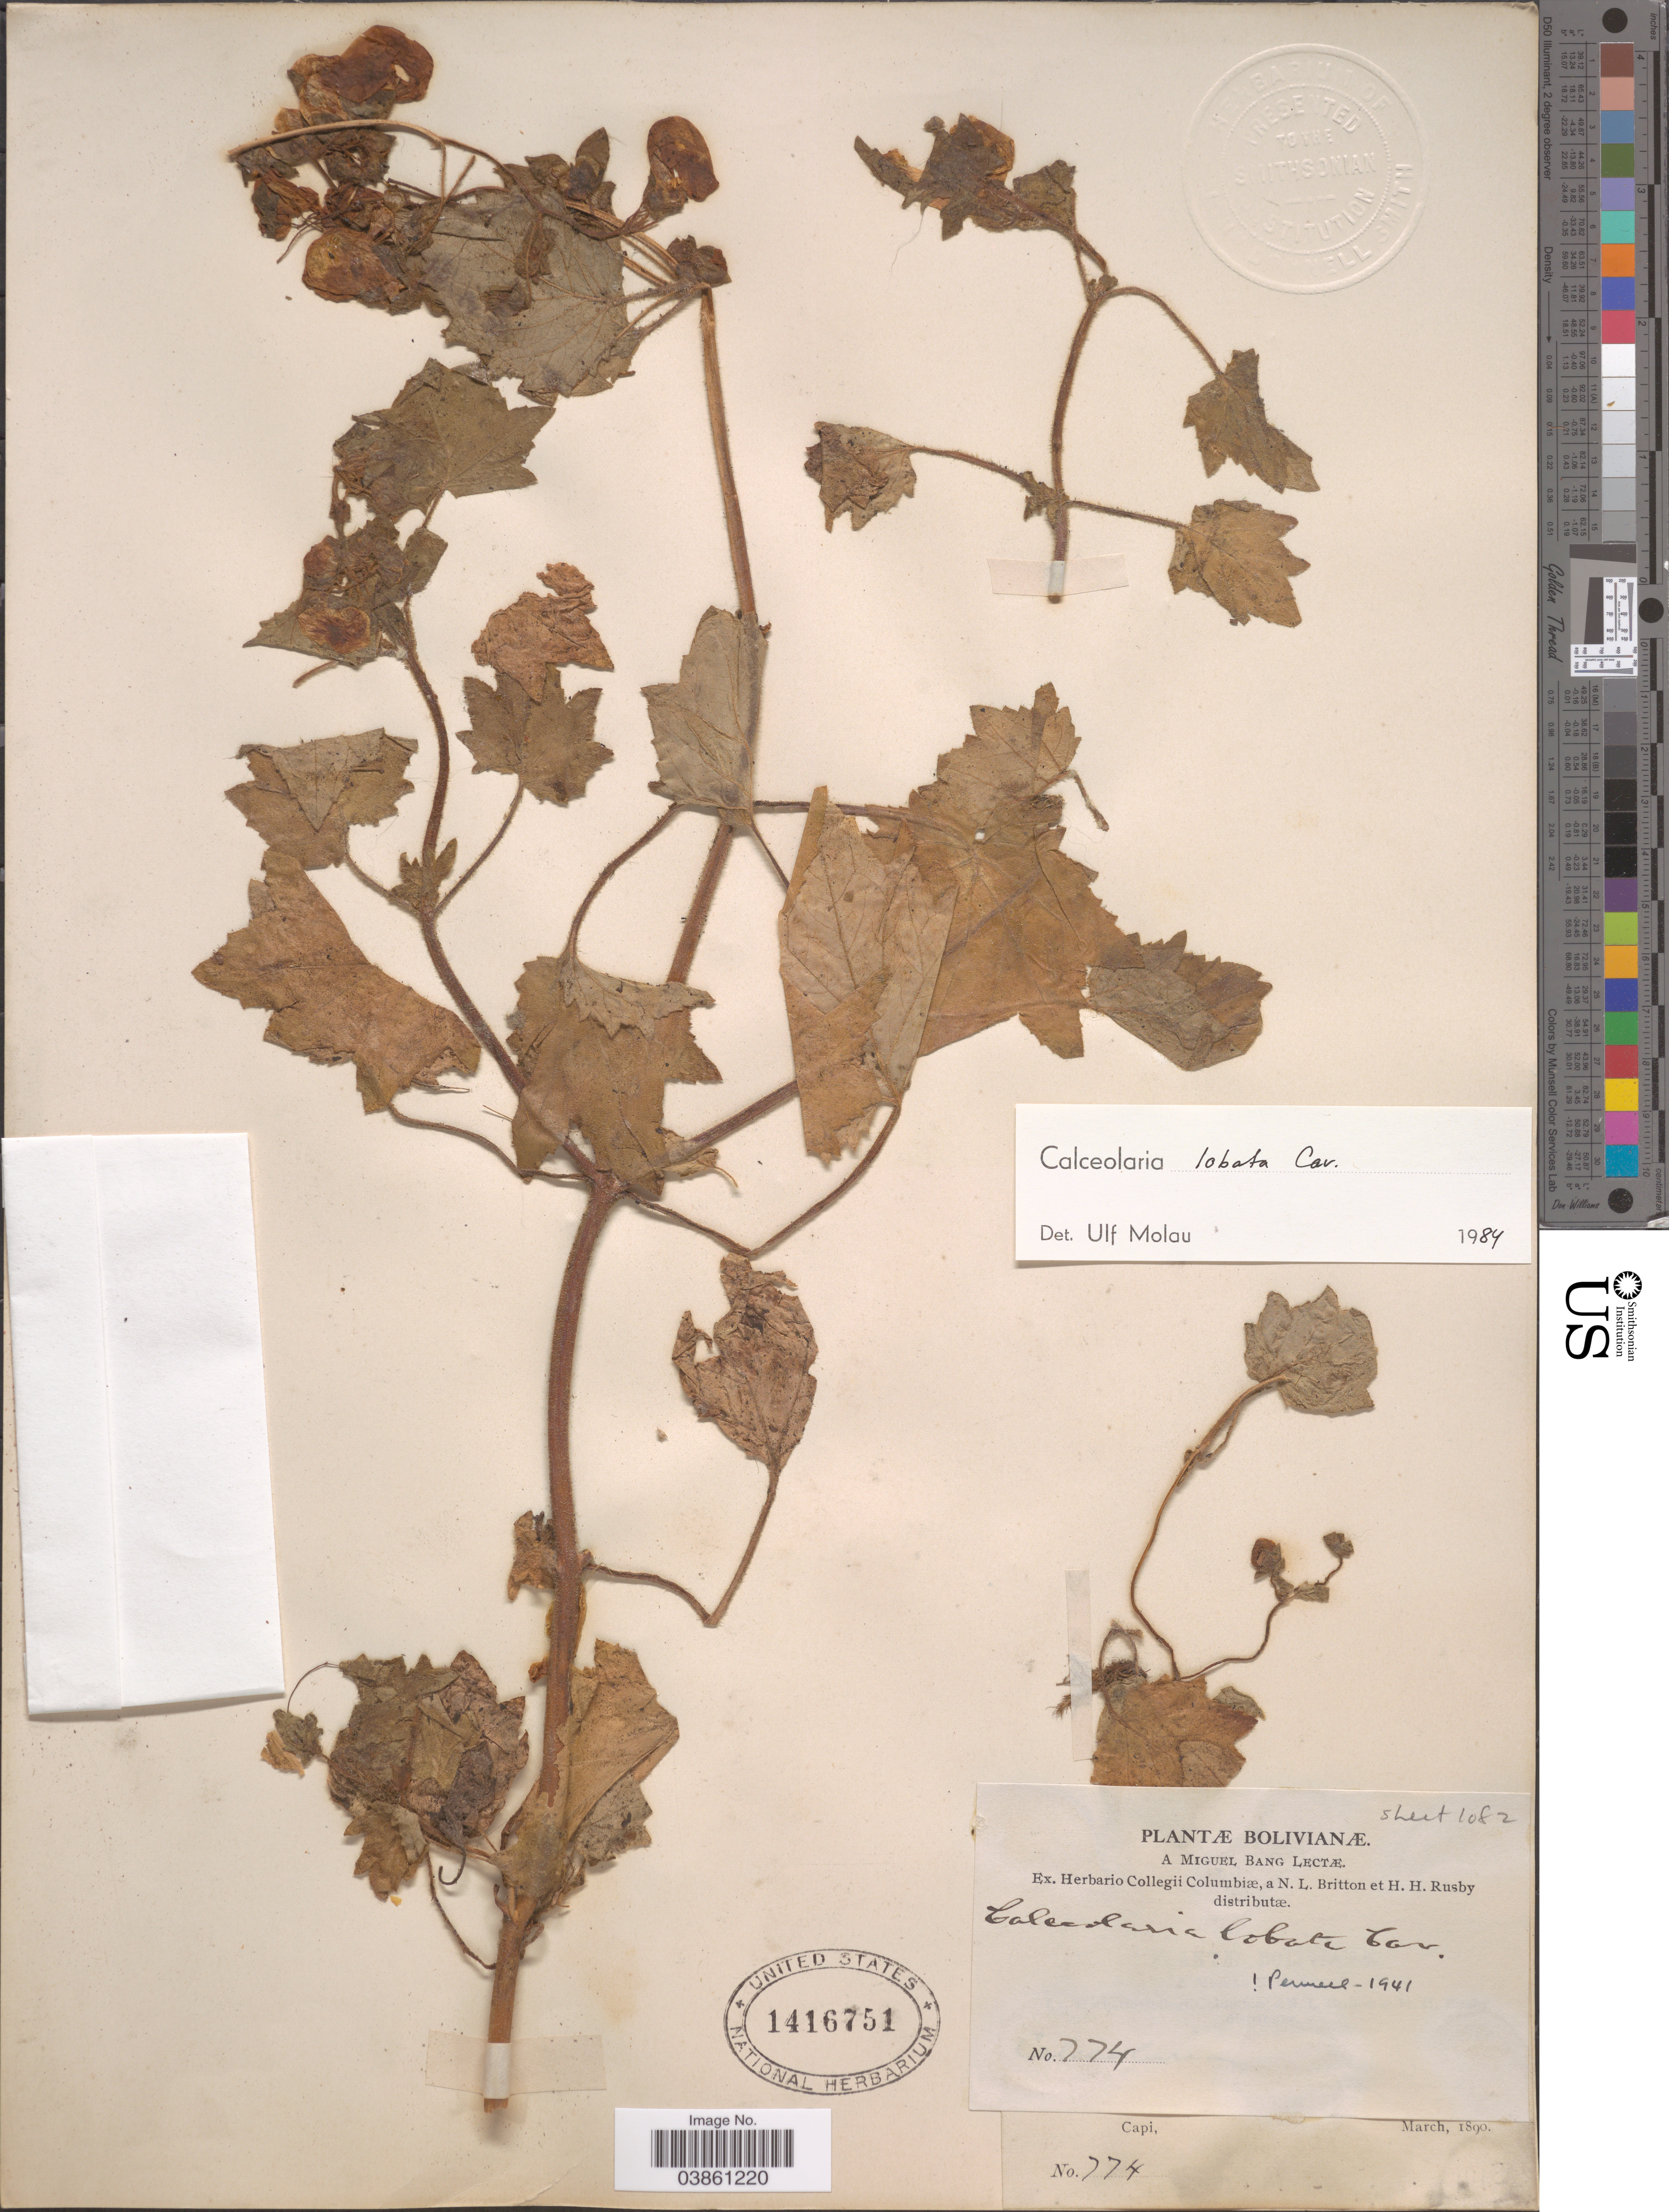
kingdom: Plantae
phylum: Tracheophyta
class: Magnoliopsida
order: Lamiales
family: Calceolariaceae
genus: Calceolaria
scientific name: Calceolaria lobata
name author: Cav.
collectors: M. Bang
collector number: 774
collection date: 1890-03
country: Bolivia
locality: Capi.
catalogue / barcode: US 1416751